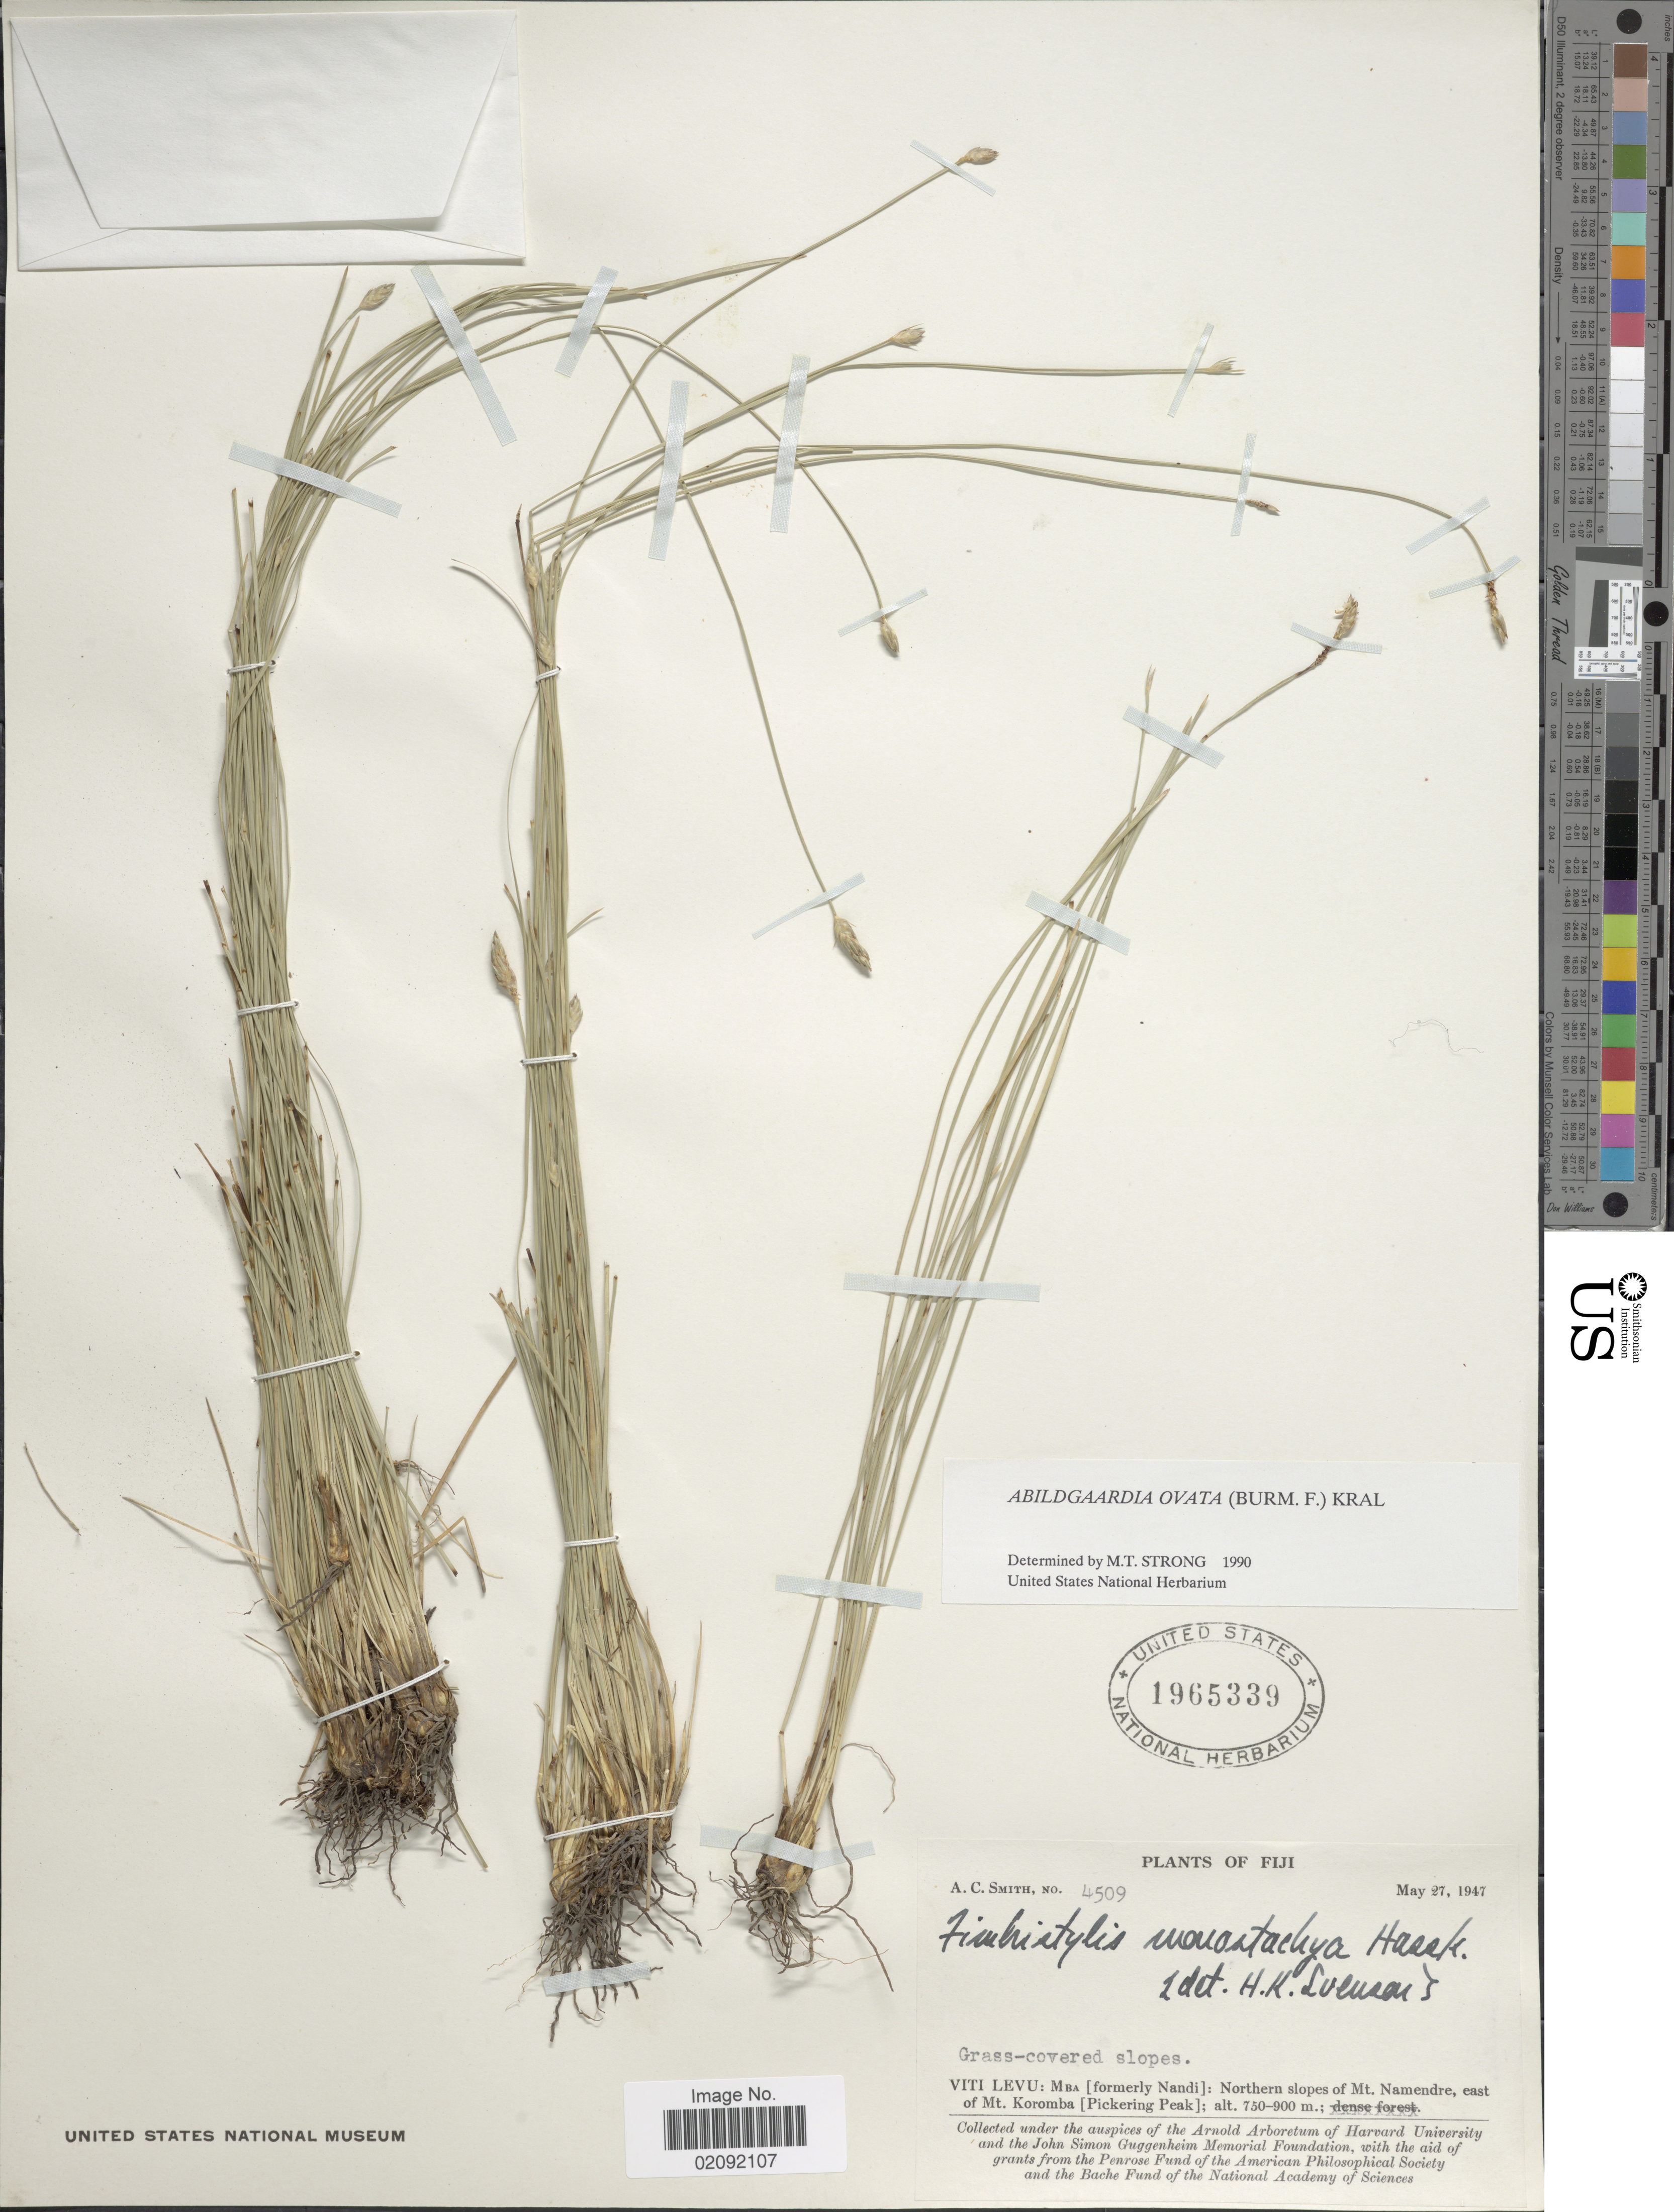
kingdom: Plantae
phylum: Tracheophyta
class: Liliopsida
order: Poales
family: Cyperaceae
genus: Abildgaardia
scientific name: Abildgaardia ovata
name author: (Burm. f.) Kral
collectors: A. C. Smith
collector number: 4509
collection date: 1947-05-27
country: Fiji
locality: Viti Levu: MBA (formerly Nandi): Northern slopes of Mt. Namendre, east of Mt. Koromba (Pickering Peak).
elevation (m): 750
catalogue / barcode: US 1965339